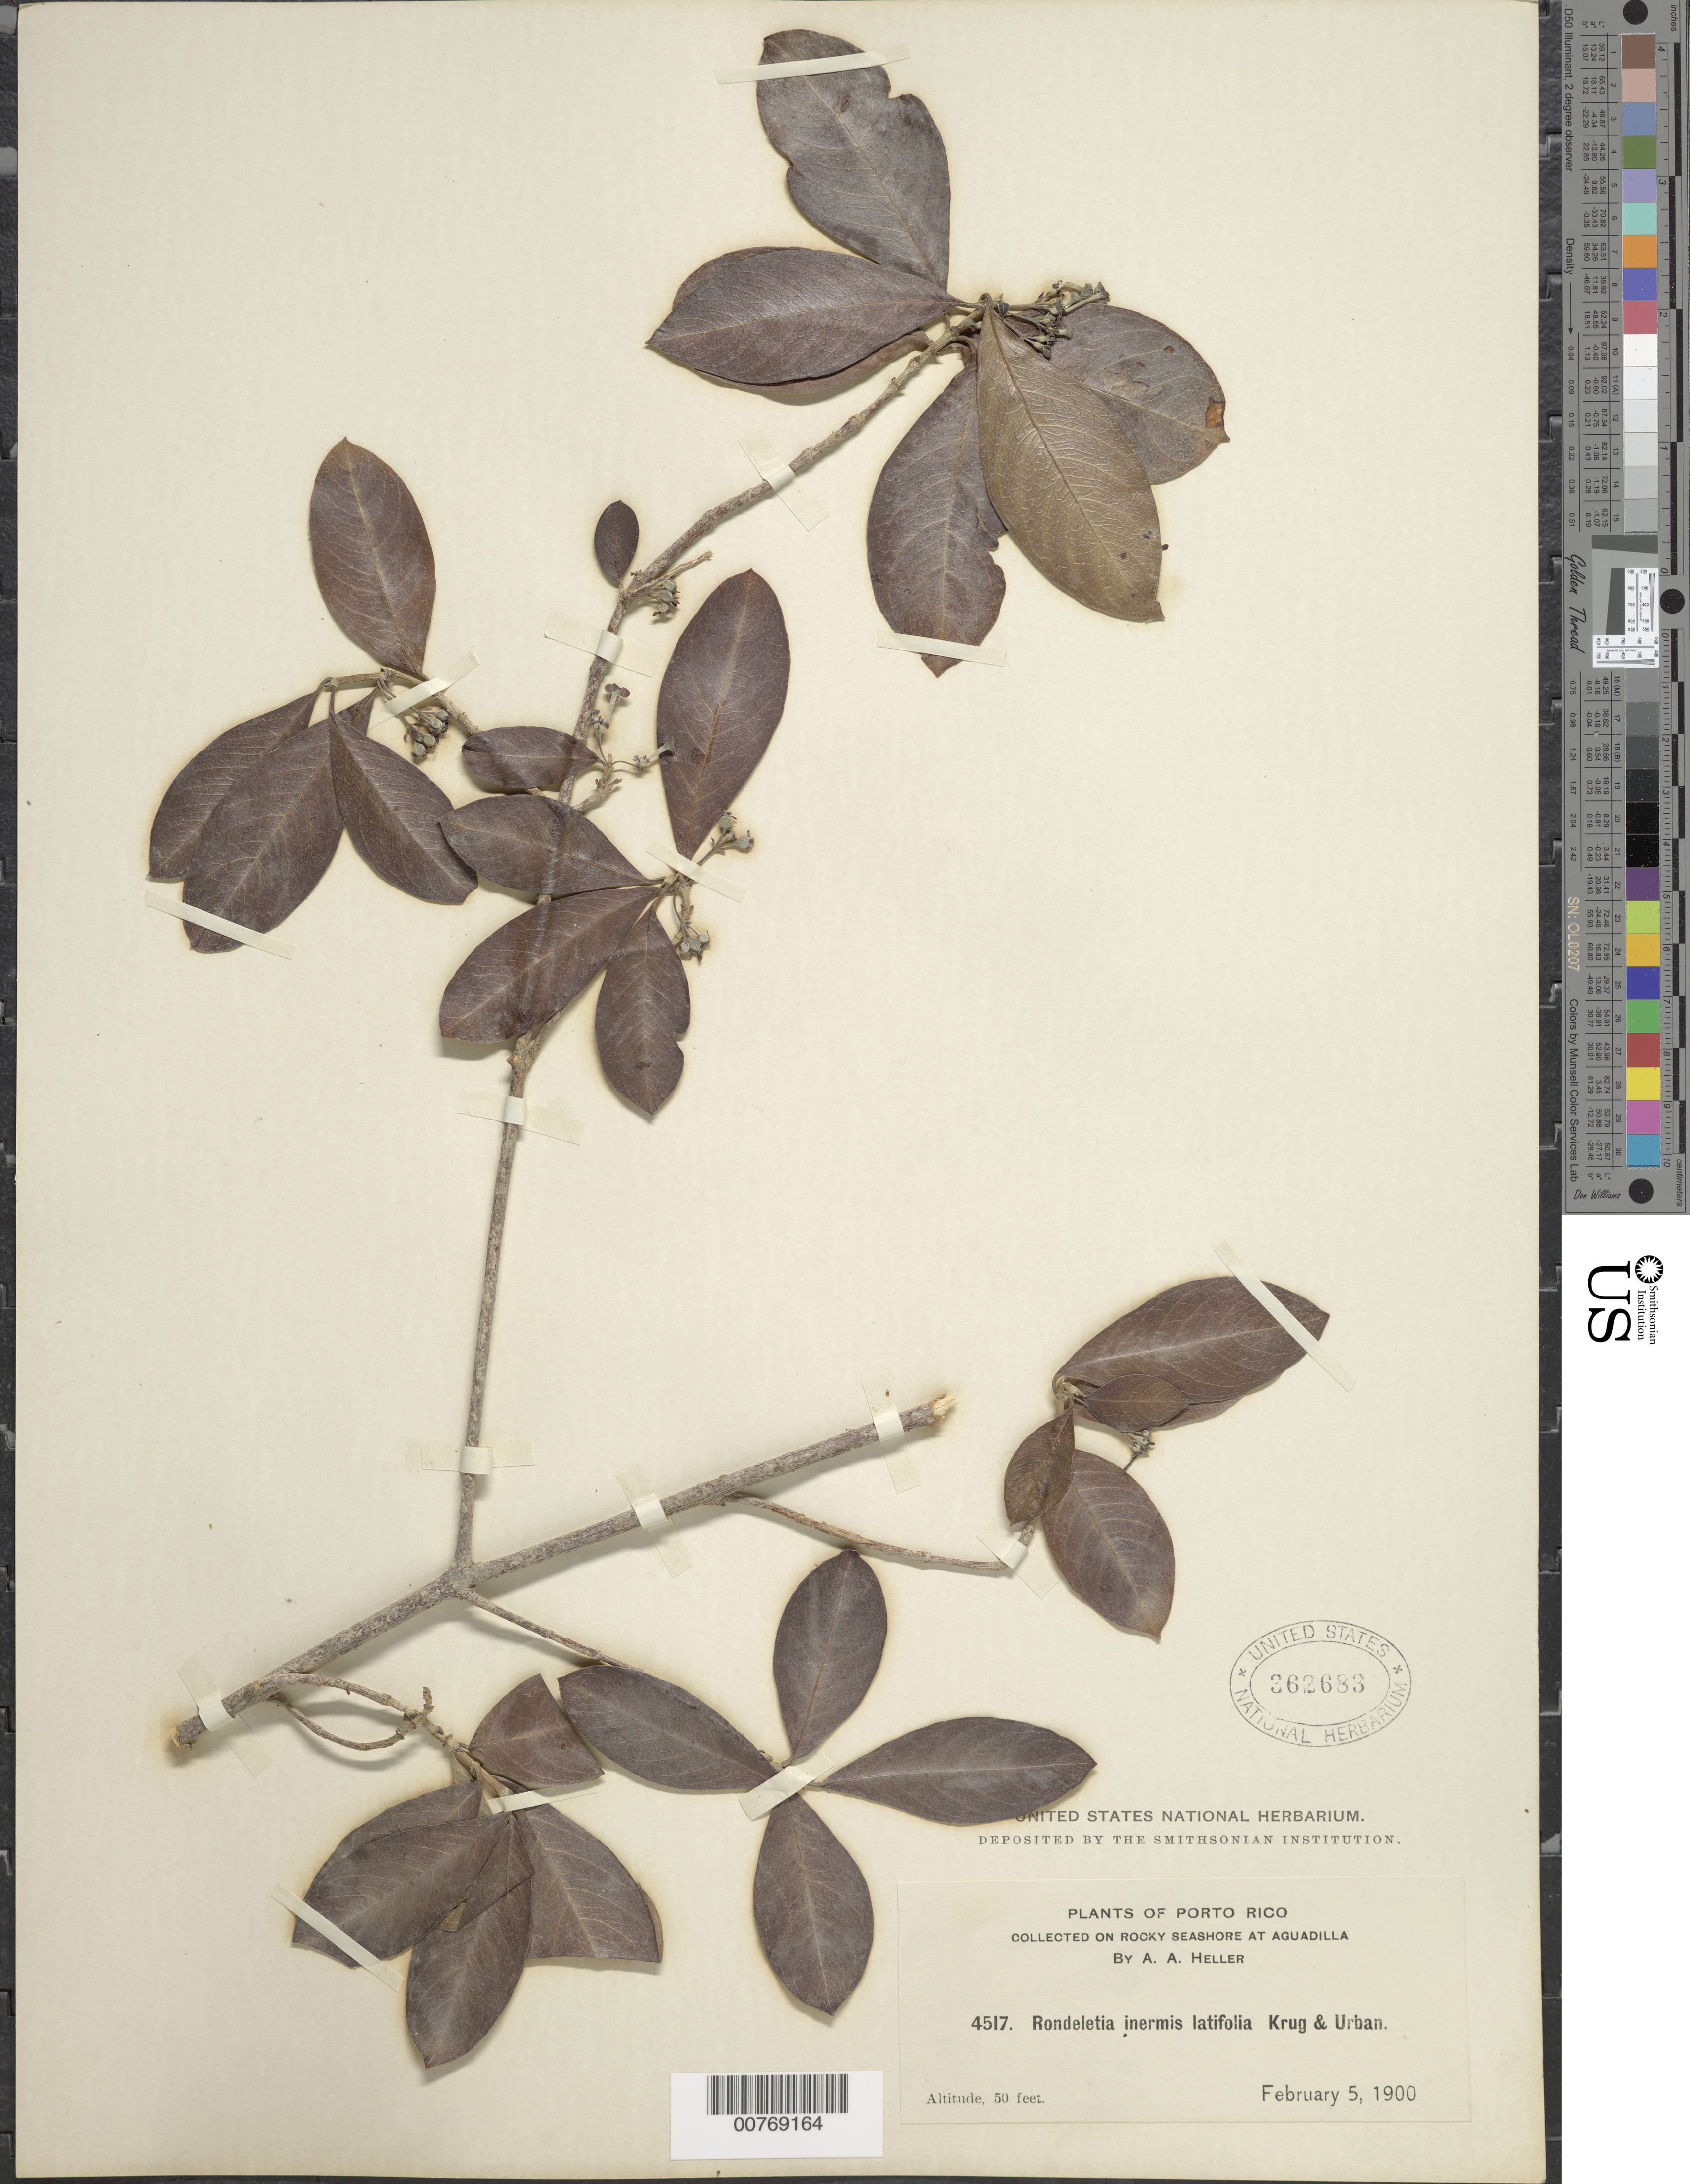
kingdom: Plantae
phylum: Tracheophyta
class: Magnoliopsida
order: Gentianales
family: Rubiaceae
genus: Rondeletia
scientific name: Rondeletia inermis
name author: (Spreng.) Krug & Urb.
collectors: A. A. Heller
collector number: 4517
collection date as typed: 05 Feb 1900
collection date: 1900-02-05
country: Puerto Rico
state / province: Aguadilla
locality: Rocky seashore at Aguadilla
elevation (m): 15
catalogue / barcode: US 362683